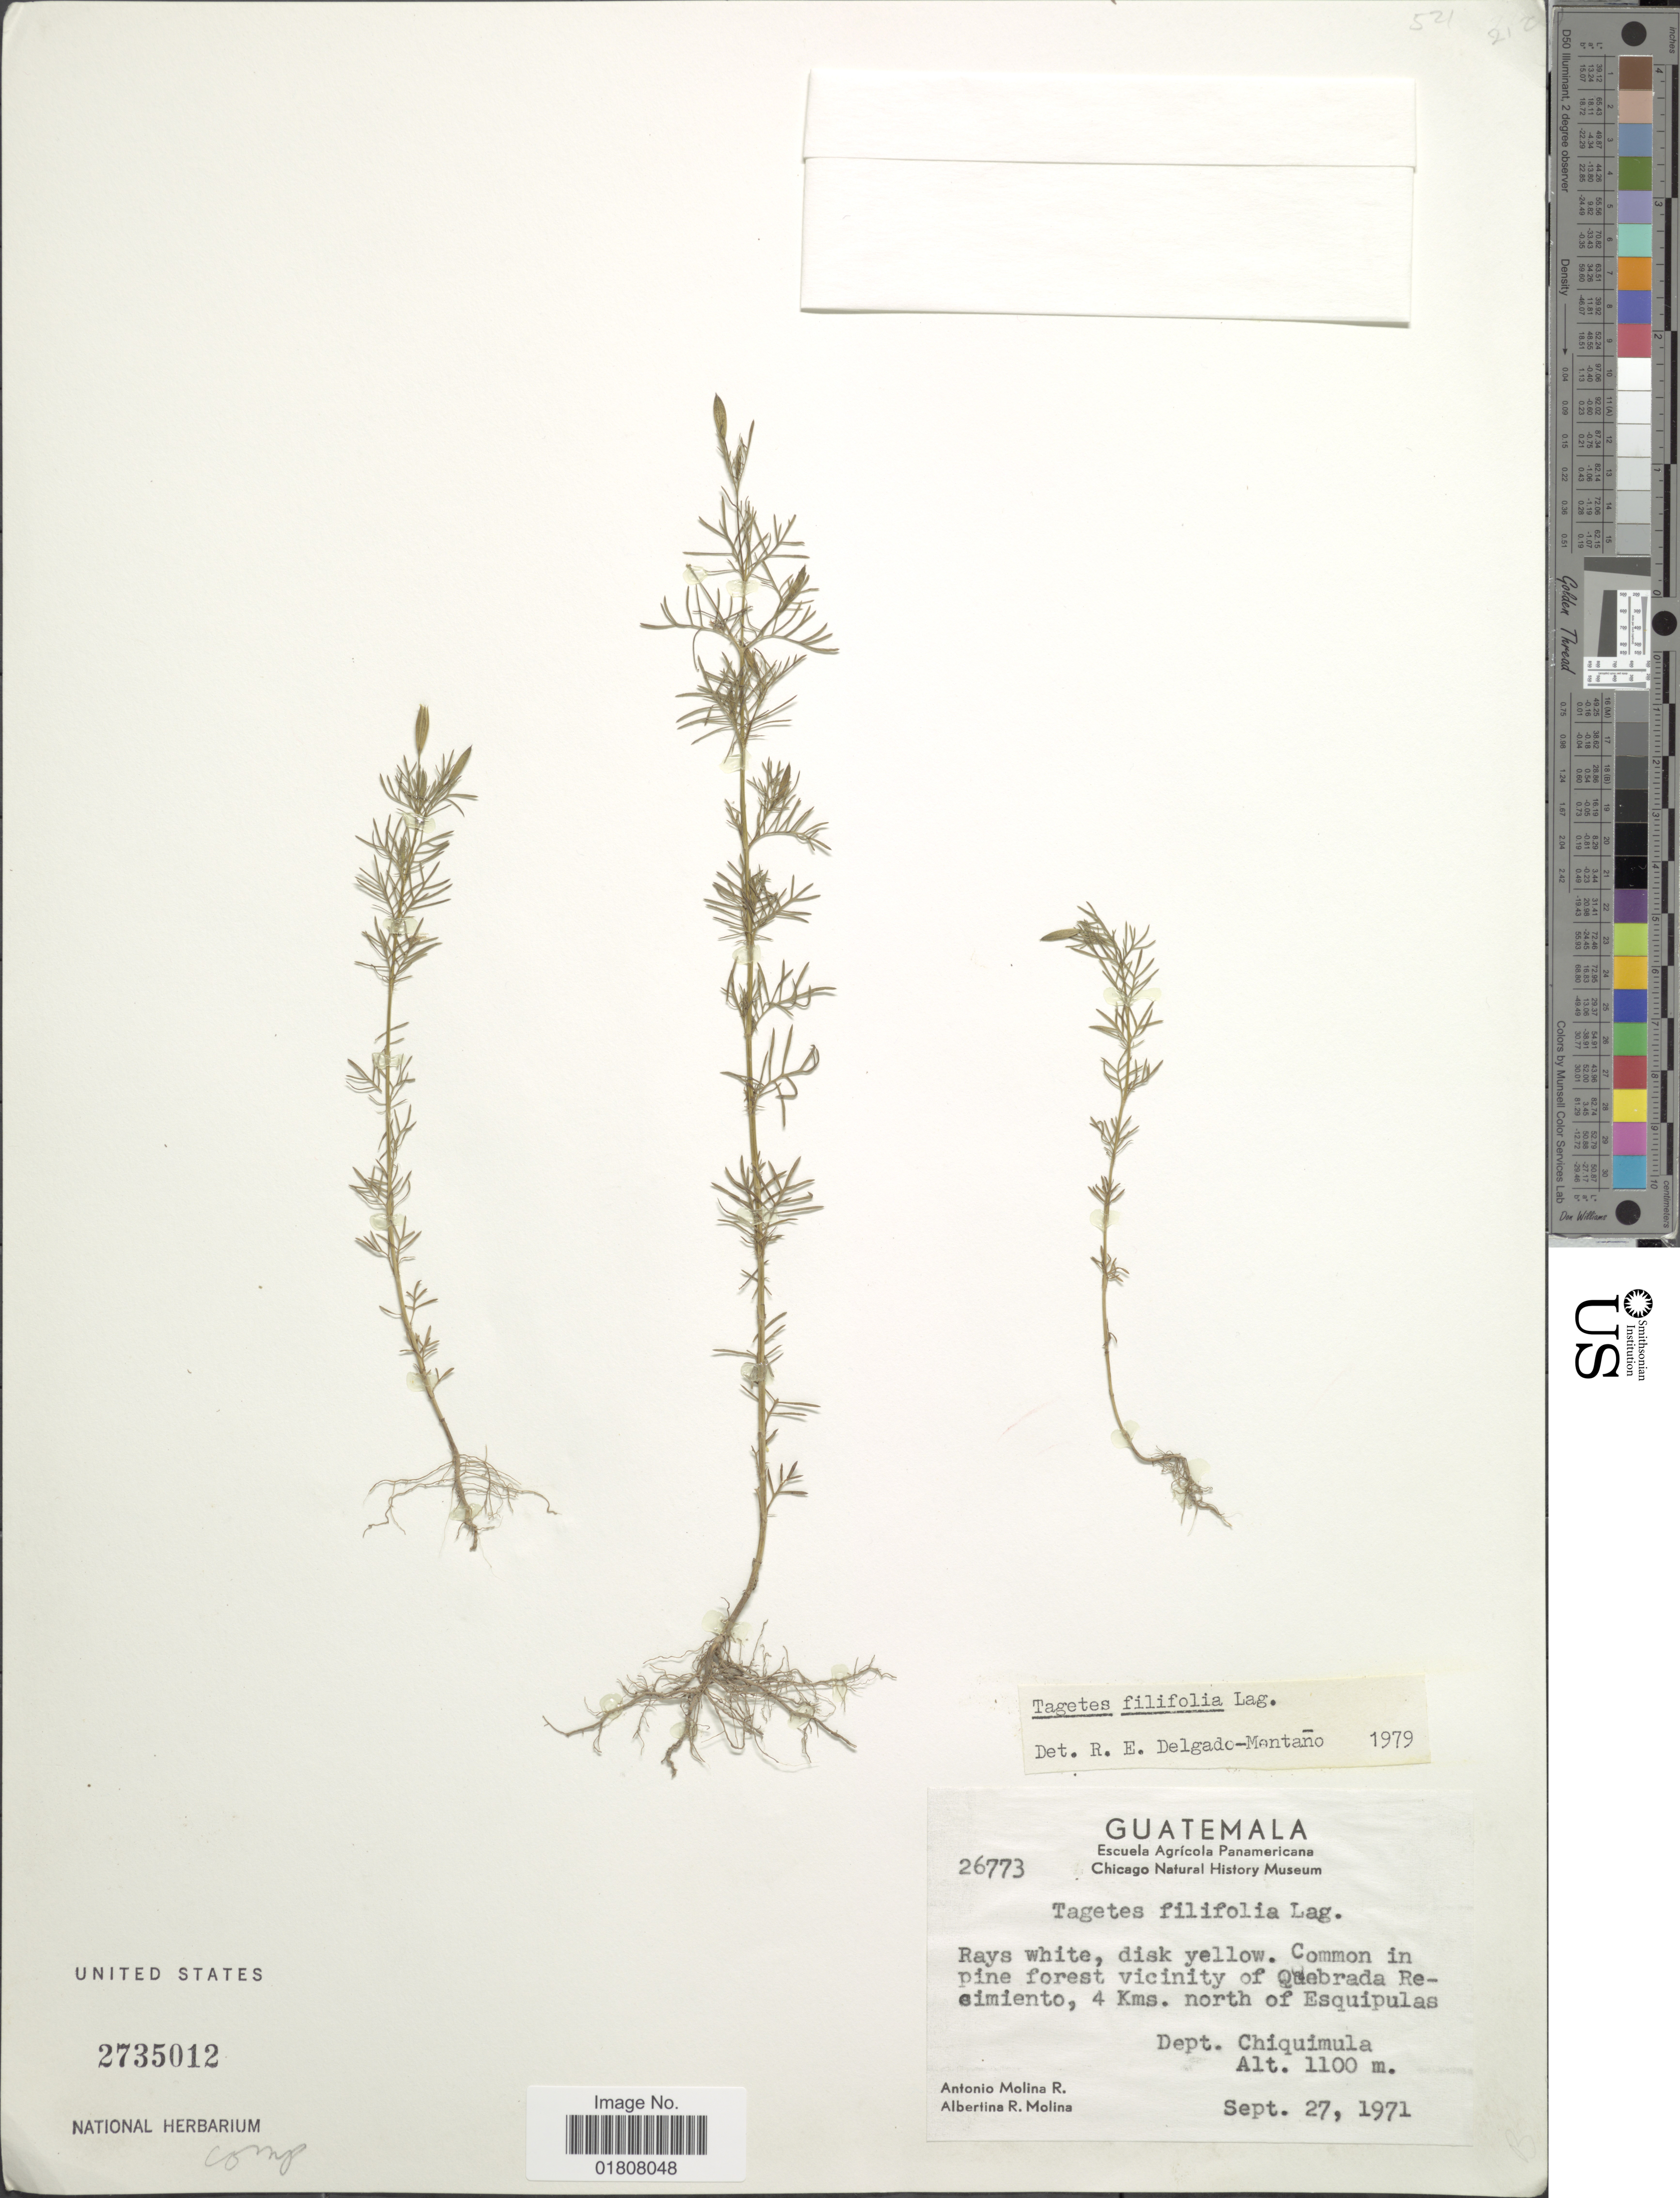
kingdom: Plantae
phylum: Tracheophyta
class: Magnoliopsida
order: Asterales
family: Asteraceae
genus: Tagetes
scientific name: Tagetes filifolia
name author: Lag.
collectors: A. Molina R. & A. R. Molina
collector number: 26773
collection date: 1971-09-27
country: Guatemala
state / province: Chiquimula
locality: Vicinity of Quebrada Recimiento, 4 kms north of Esquipulas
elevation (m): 1100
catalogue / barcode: US 2735012